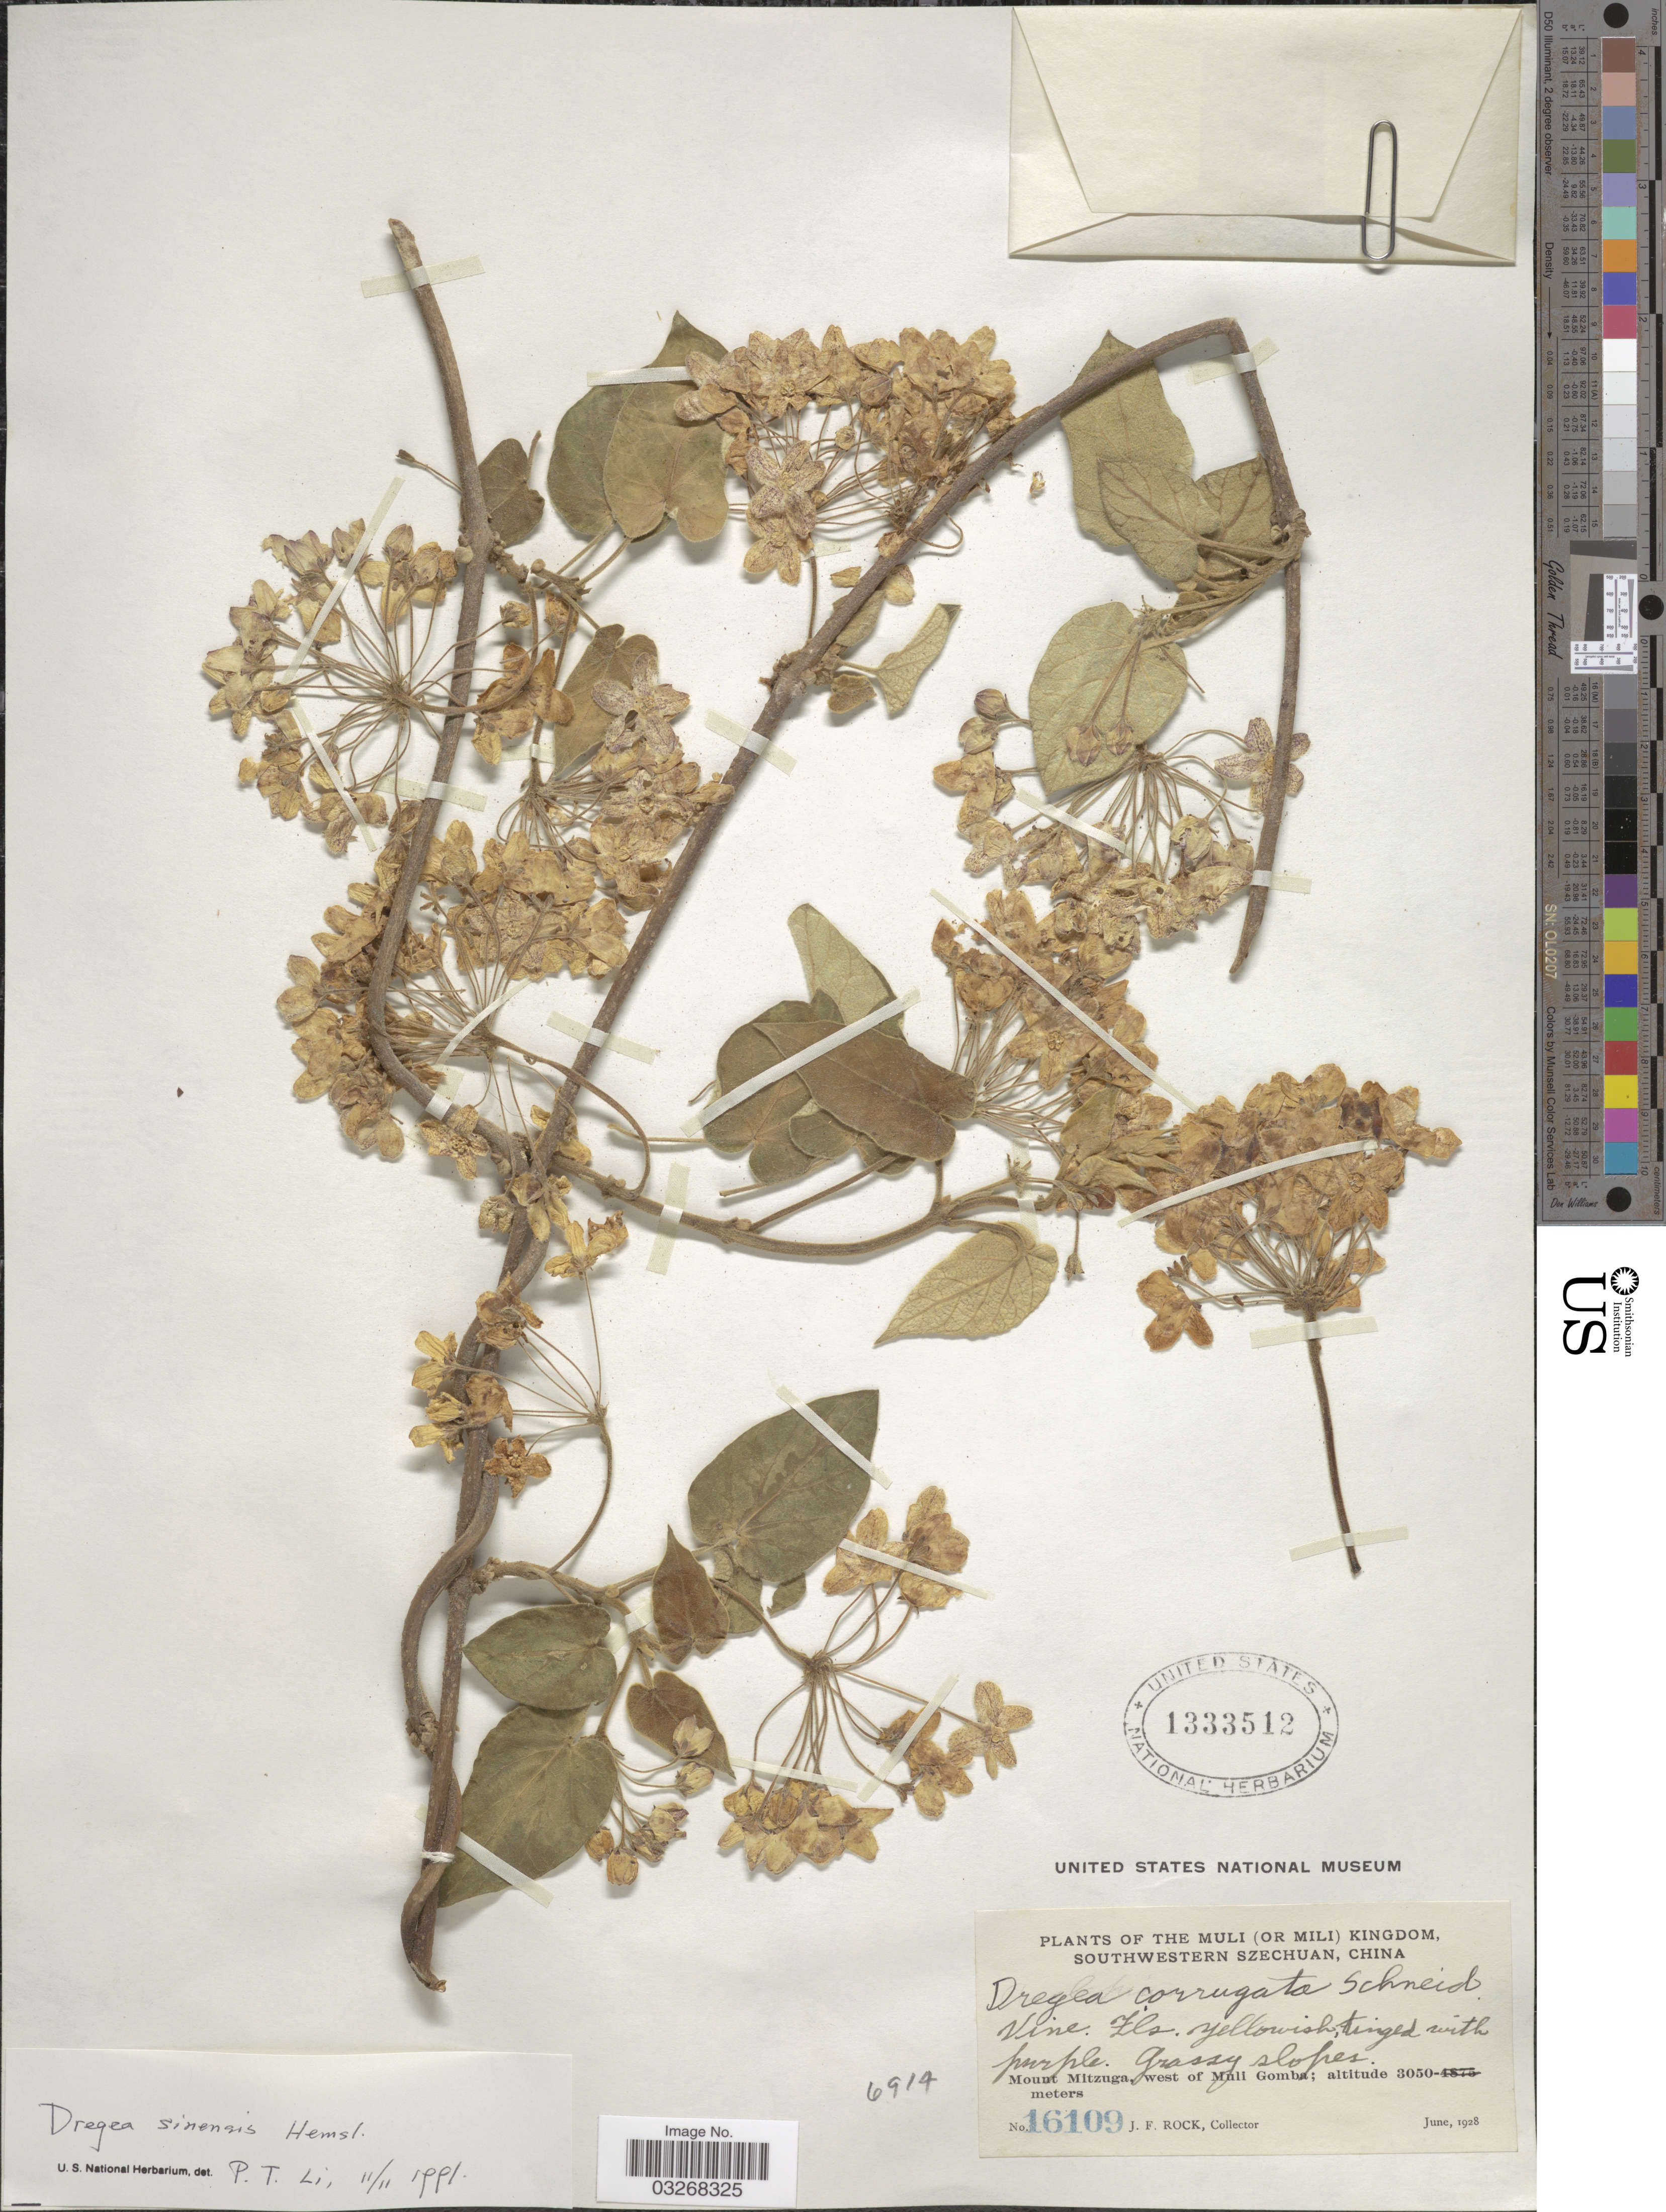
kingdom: Plantae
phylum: Tracheophyta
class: Magnoliopsida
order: Gentianales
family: Apocynaceae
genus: Dregea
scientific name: Dregea sinensis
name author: Hemsl.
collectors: J. Rock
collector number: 16109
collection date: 1928-06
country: China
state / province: Sichuan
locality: The Muli (or Mili) Kingdom, Southwestern Szechuan. Mount Mitzuga, west of Muli Gomba.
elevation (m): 3050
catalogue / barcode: US 1333512